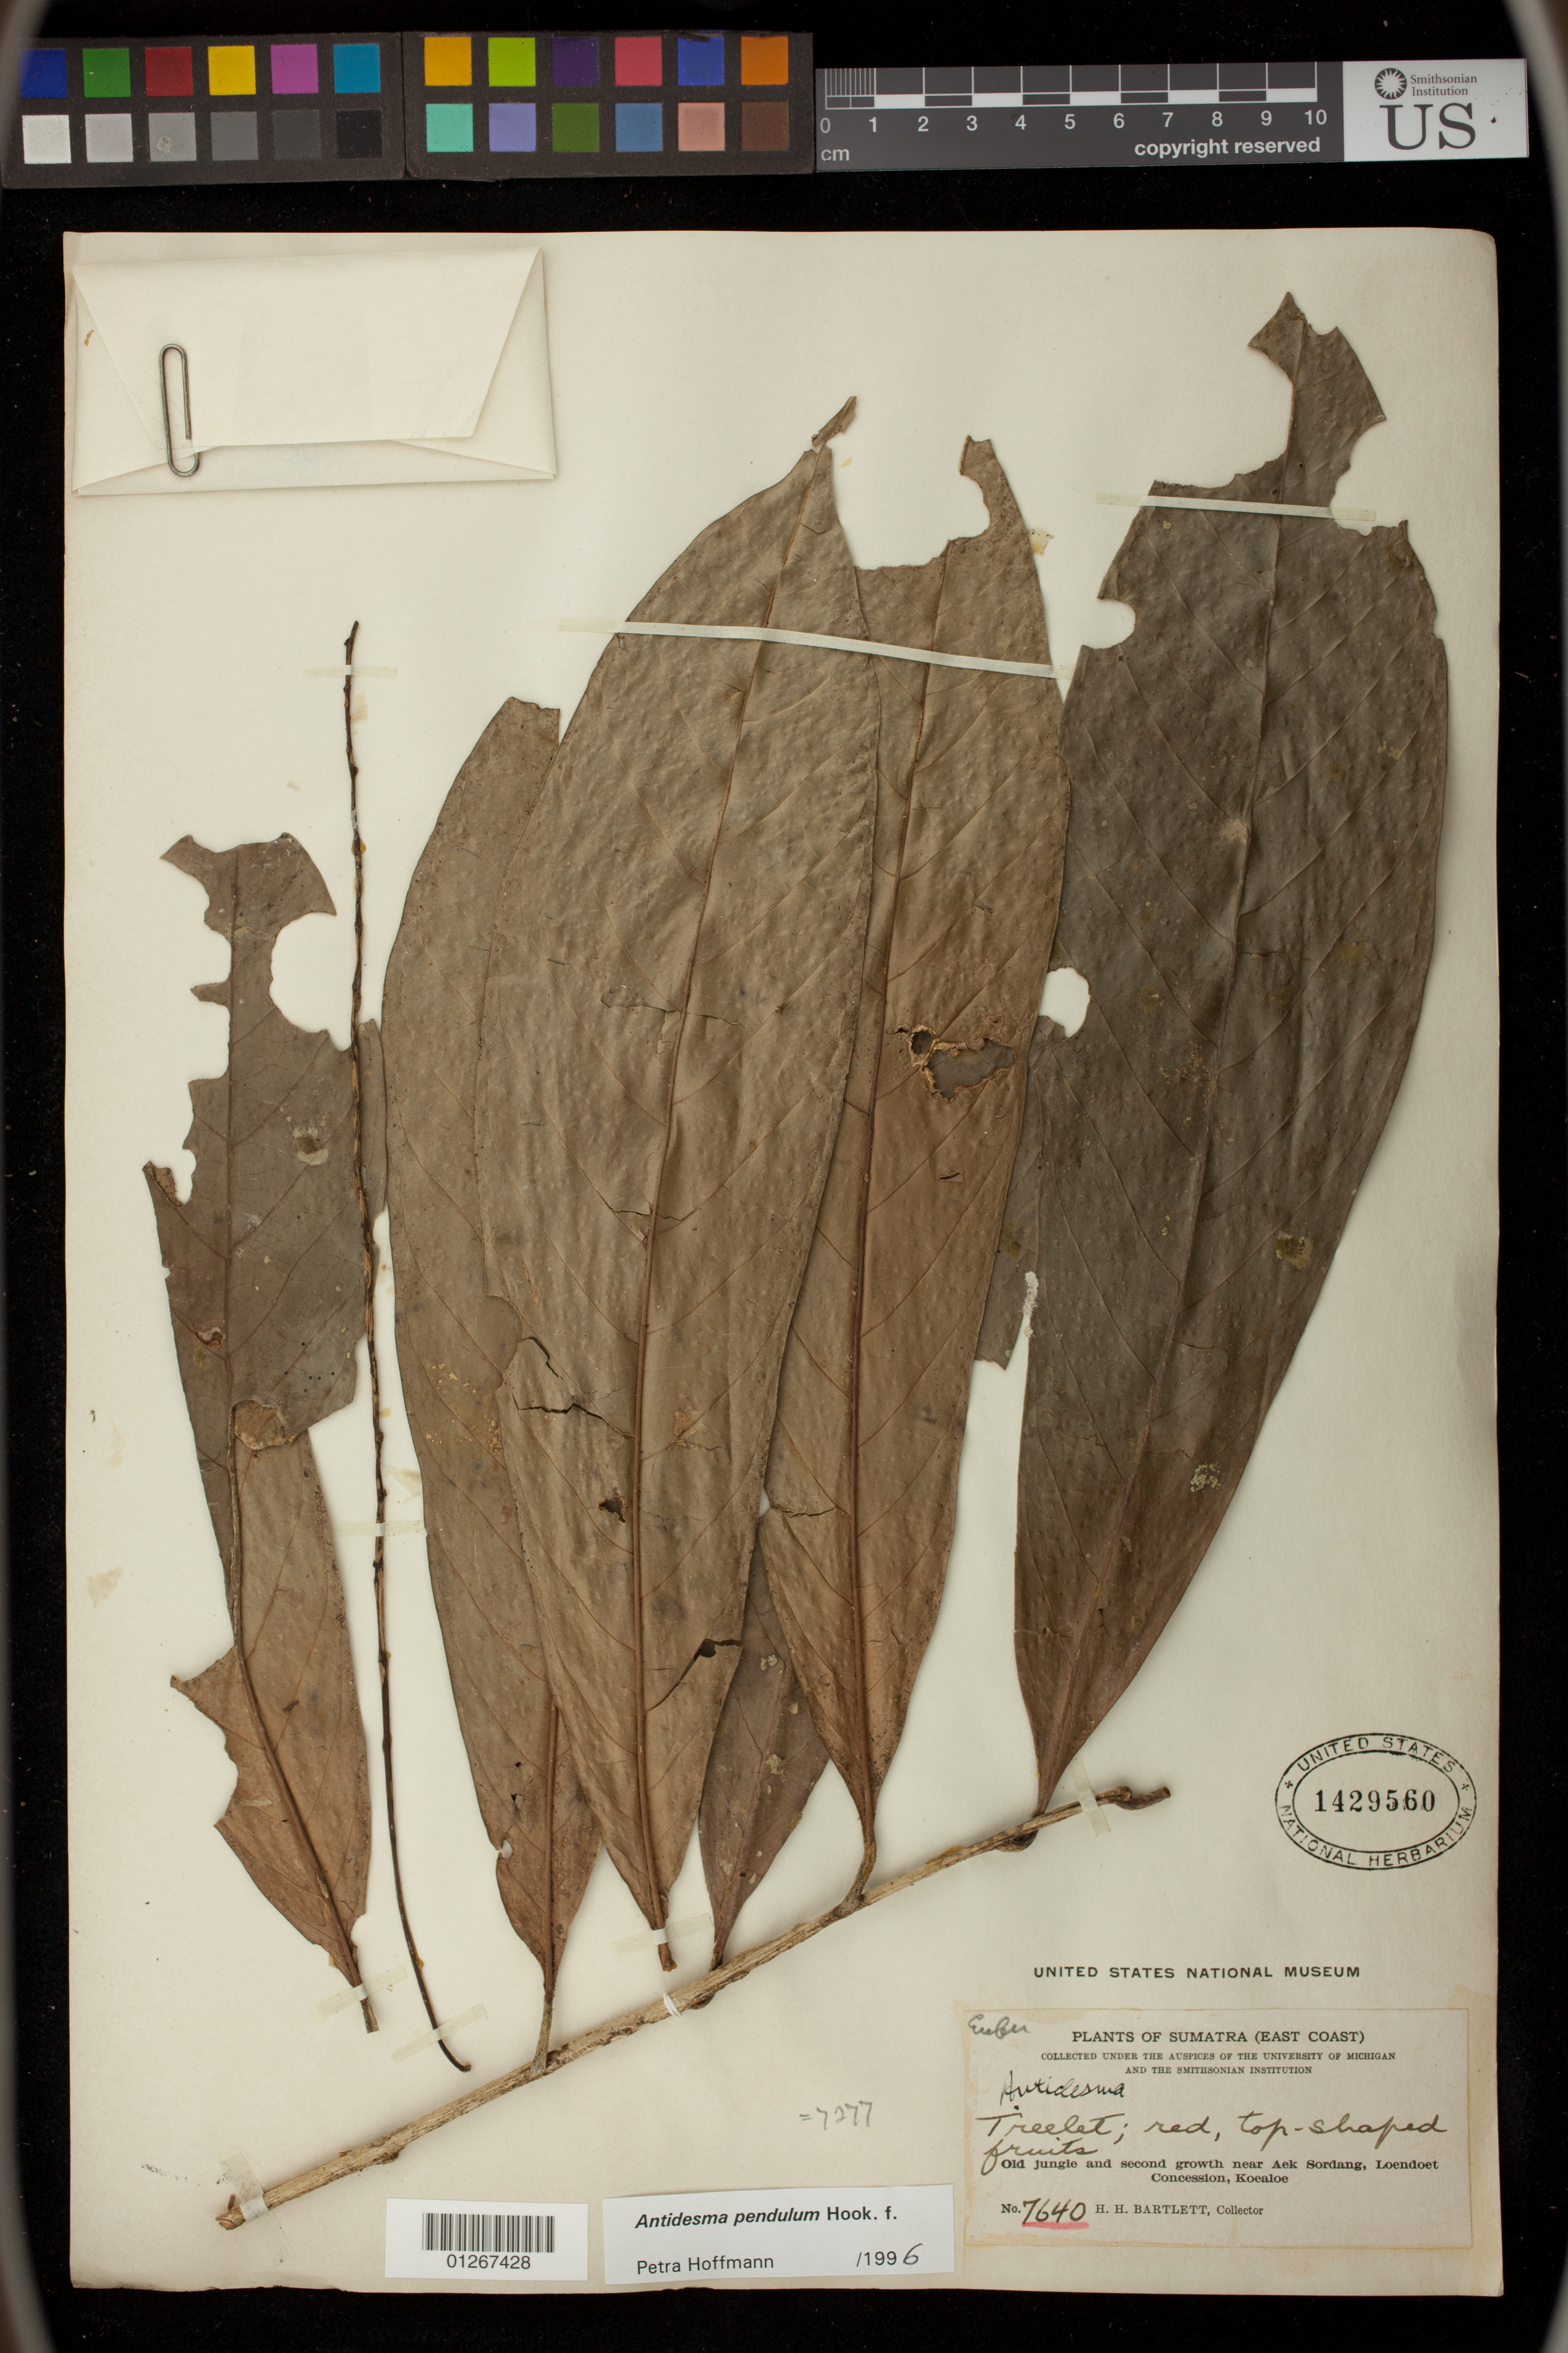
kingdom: Plantae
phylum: Tracheophyta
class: Magnoliopsida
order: Malpighiales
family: Phyllanthaceae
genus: Antidesma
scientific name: Antidesma pendulum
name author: Hook. f.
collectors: H. H. Bartlett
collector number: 7640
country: Indonesia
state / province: Sumatra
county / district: Sumatera Utara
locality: Aek Sordang, Loendoet Concession, Koealoe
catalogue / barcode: US 1429560